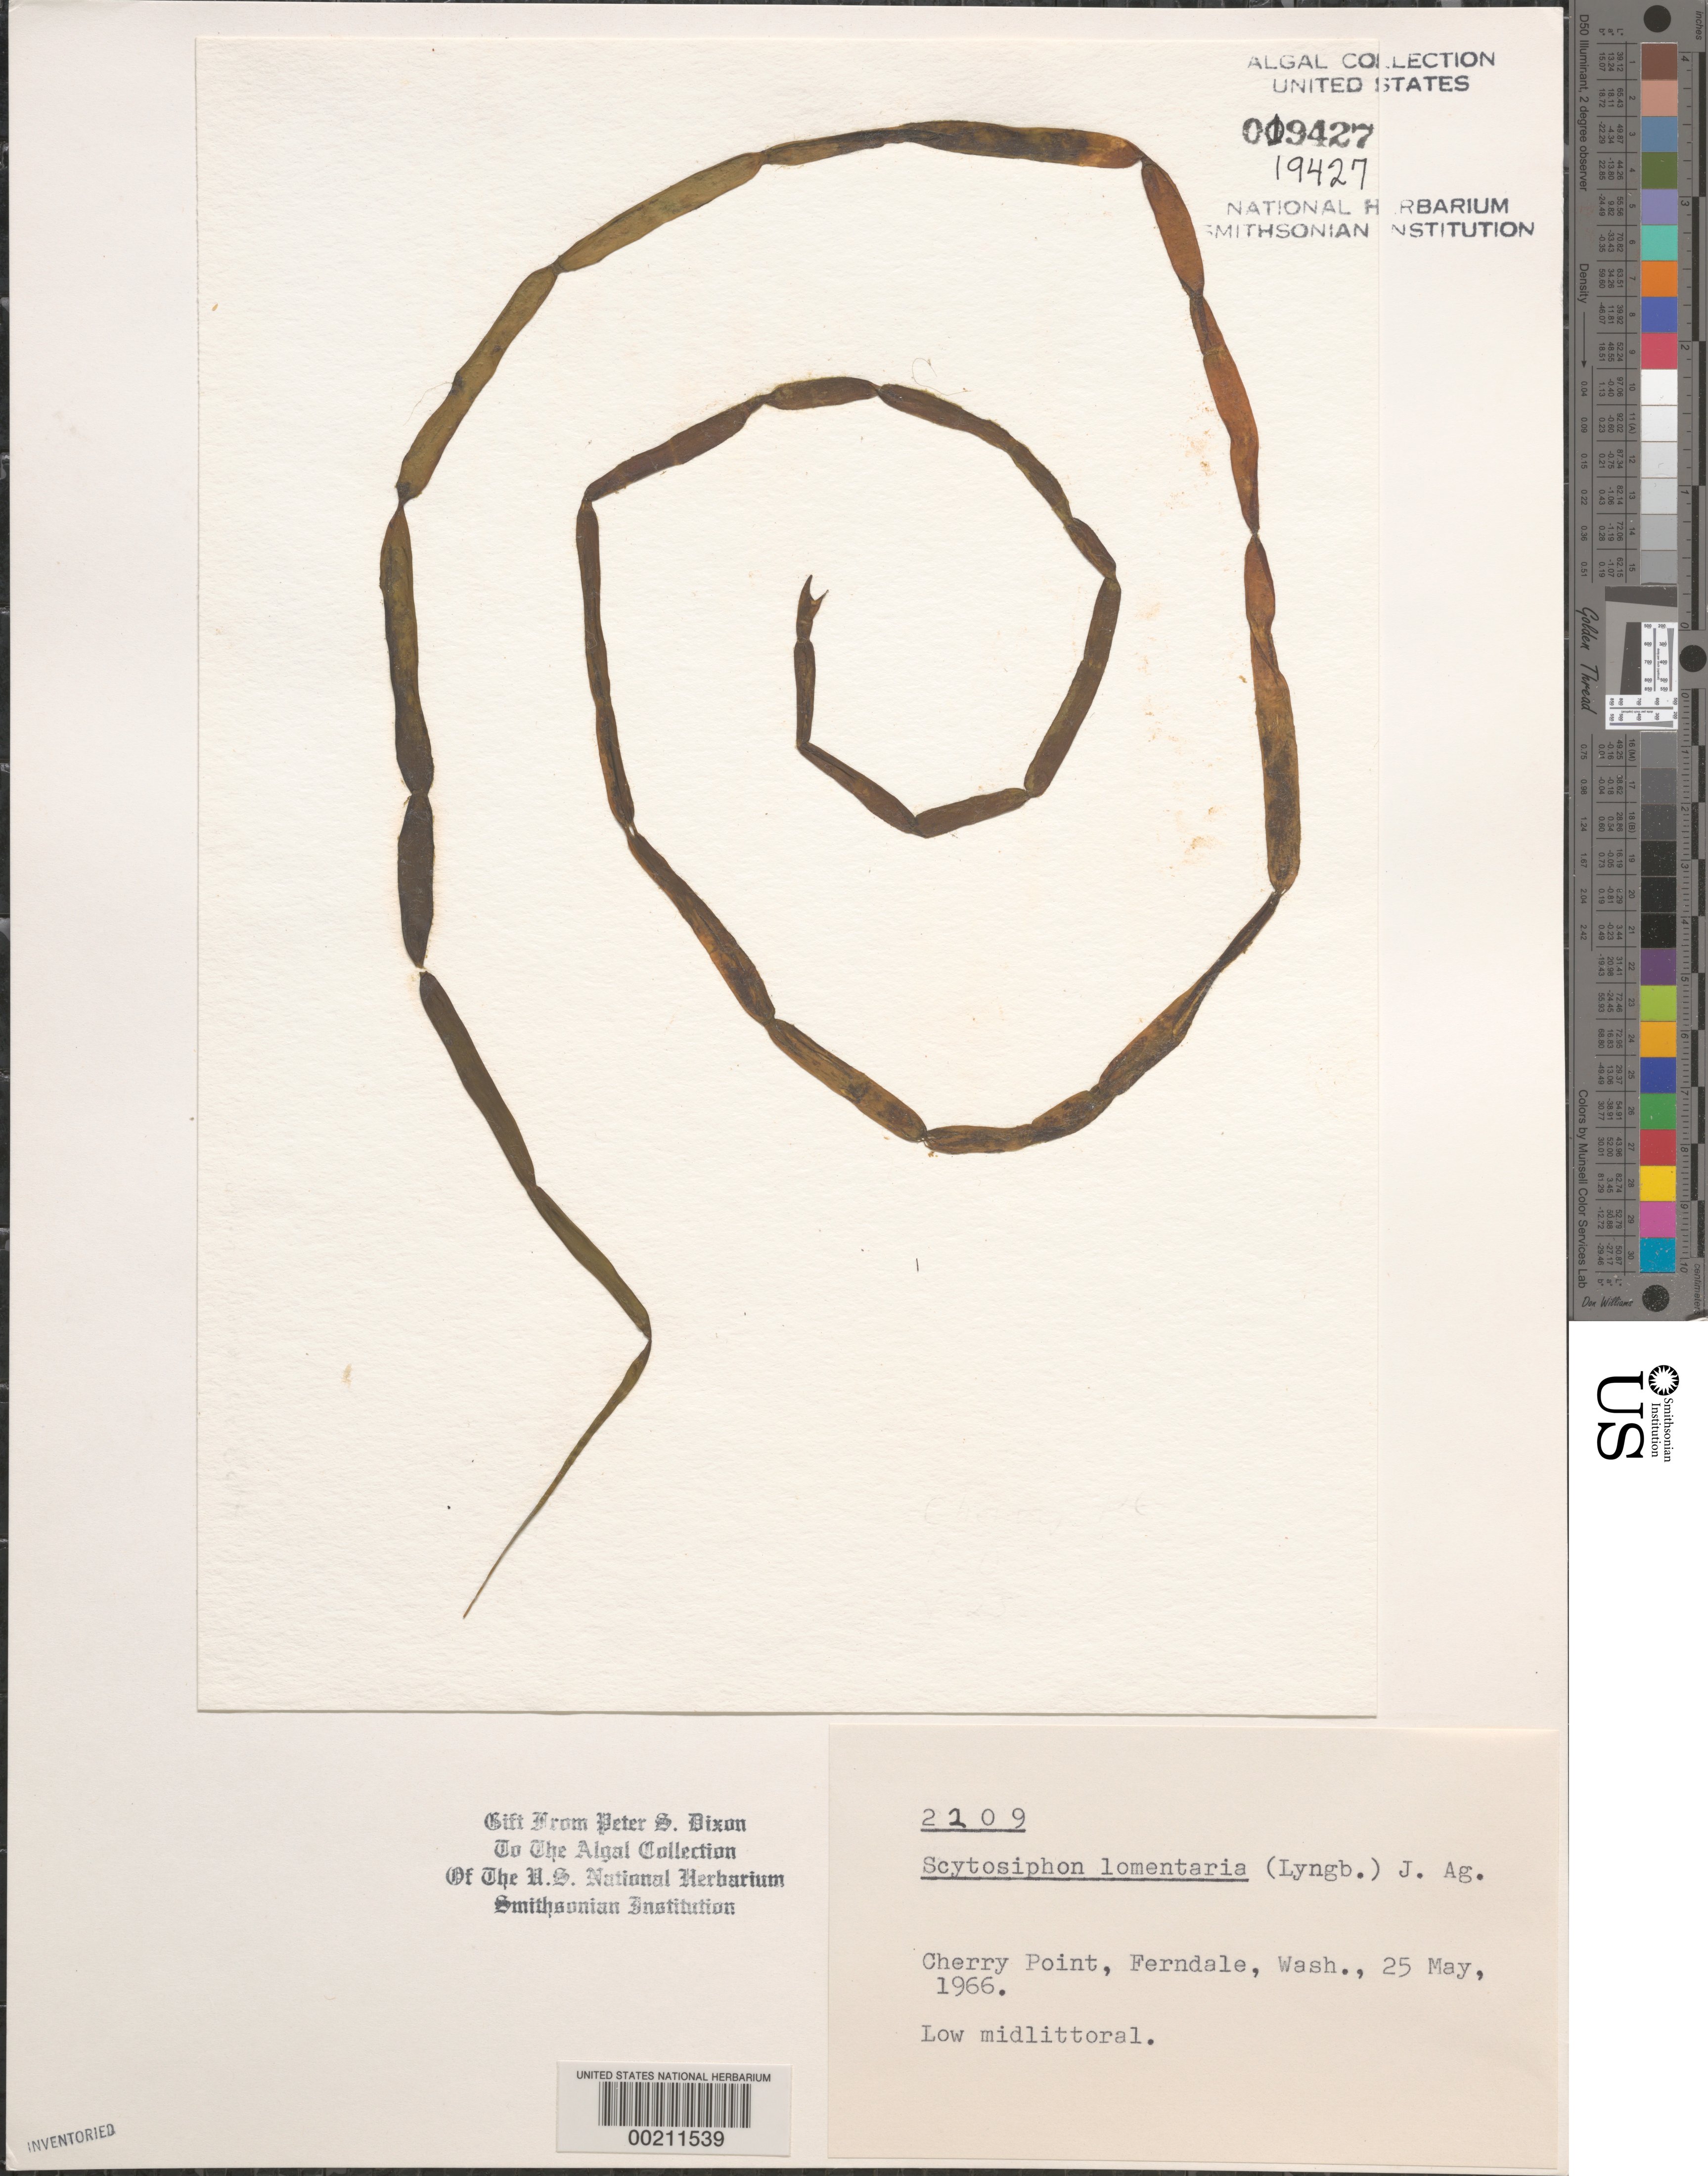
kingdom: Chromista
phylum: Ochrophyta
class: Phaeophyceae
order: Scytosiphonales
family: Scytosiphonaceae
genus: Scytosiphon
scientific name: Scytosiphon lomentaria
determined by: Dixon, P. S.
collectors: P. S. Dixon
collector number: PSD 2209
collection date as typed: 25 May 1966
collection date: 1966-05-25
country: United States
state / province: Washington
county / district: Whatcom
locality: Ferndale, Cherry Point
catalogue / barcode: US 19427